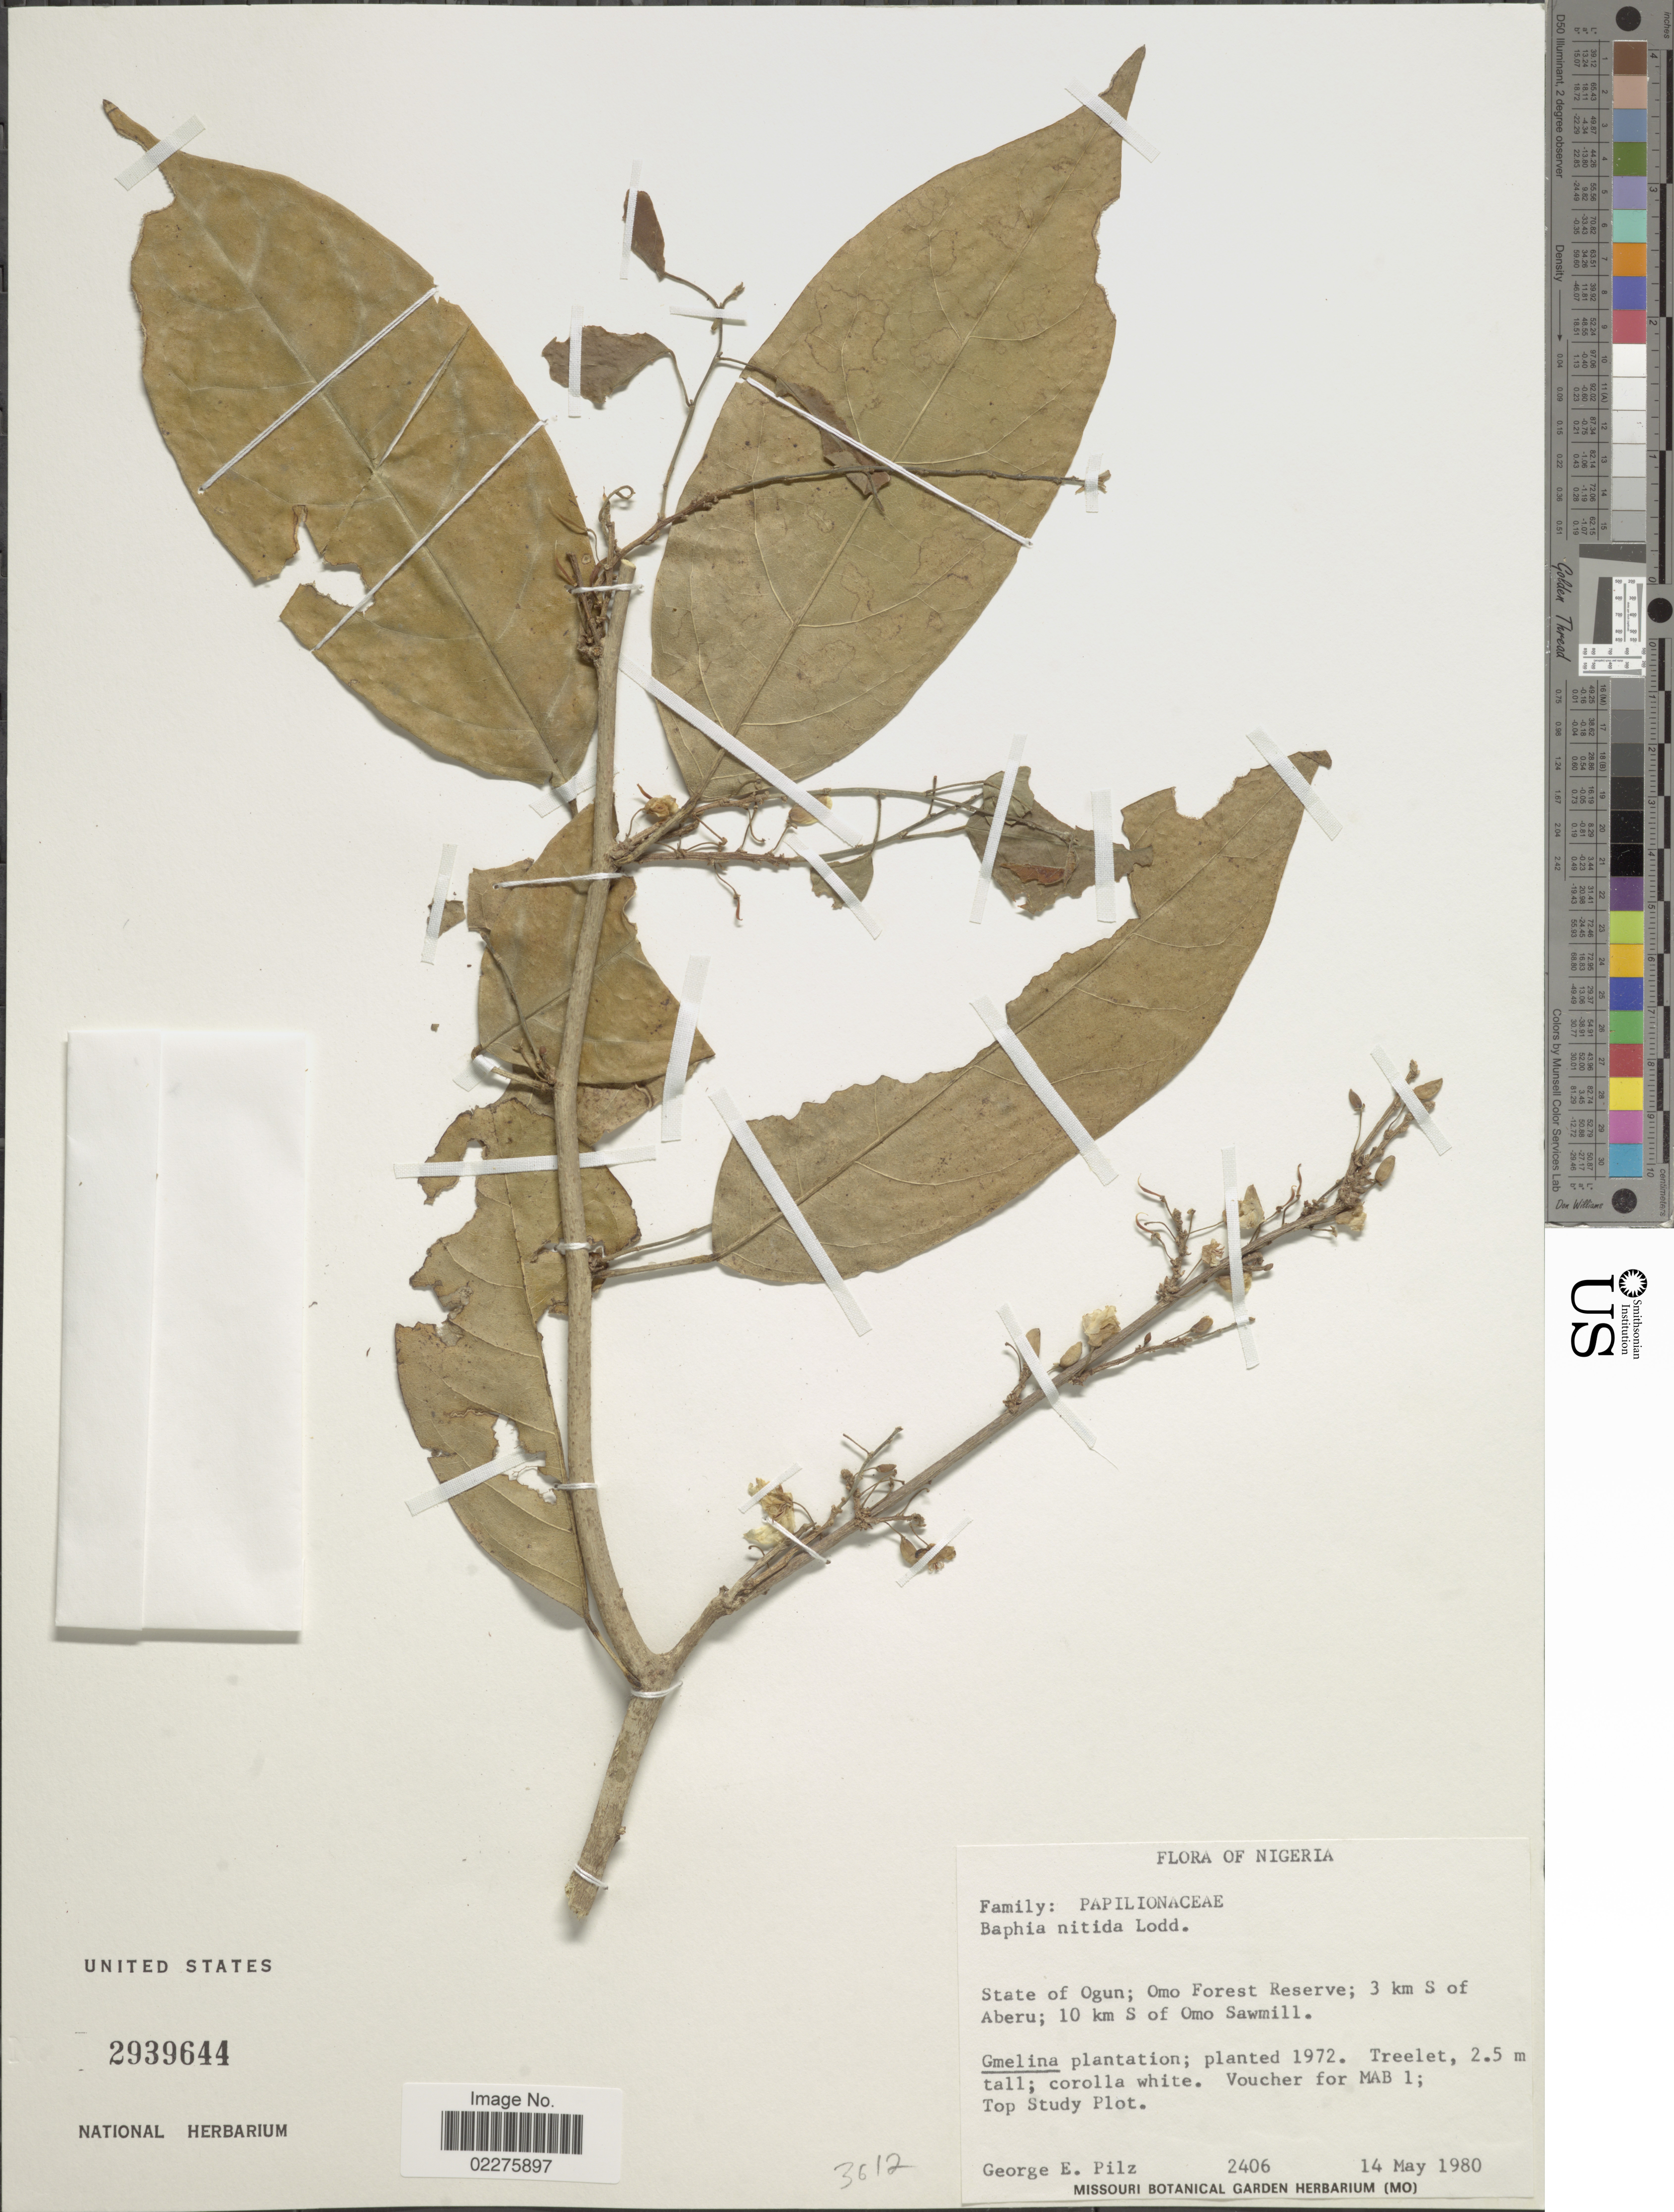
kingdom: Plantae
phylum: Tracheophyta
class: Magnoliopsida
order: Fabales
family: Fabaceae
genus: Baphia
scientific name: Baphia nitida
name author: Lodd.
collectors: G. E. Pilz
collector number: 2406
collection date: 1980-05-14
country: Nigeria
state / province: Ogun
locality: Omo Forest Reserve, 3 km S of Aberu, 10 km S of Omo Sawmill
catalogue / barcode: US 2939644